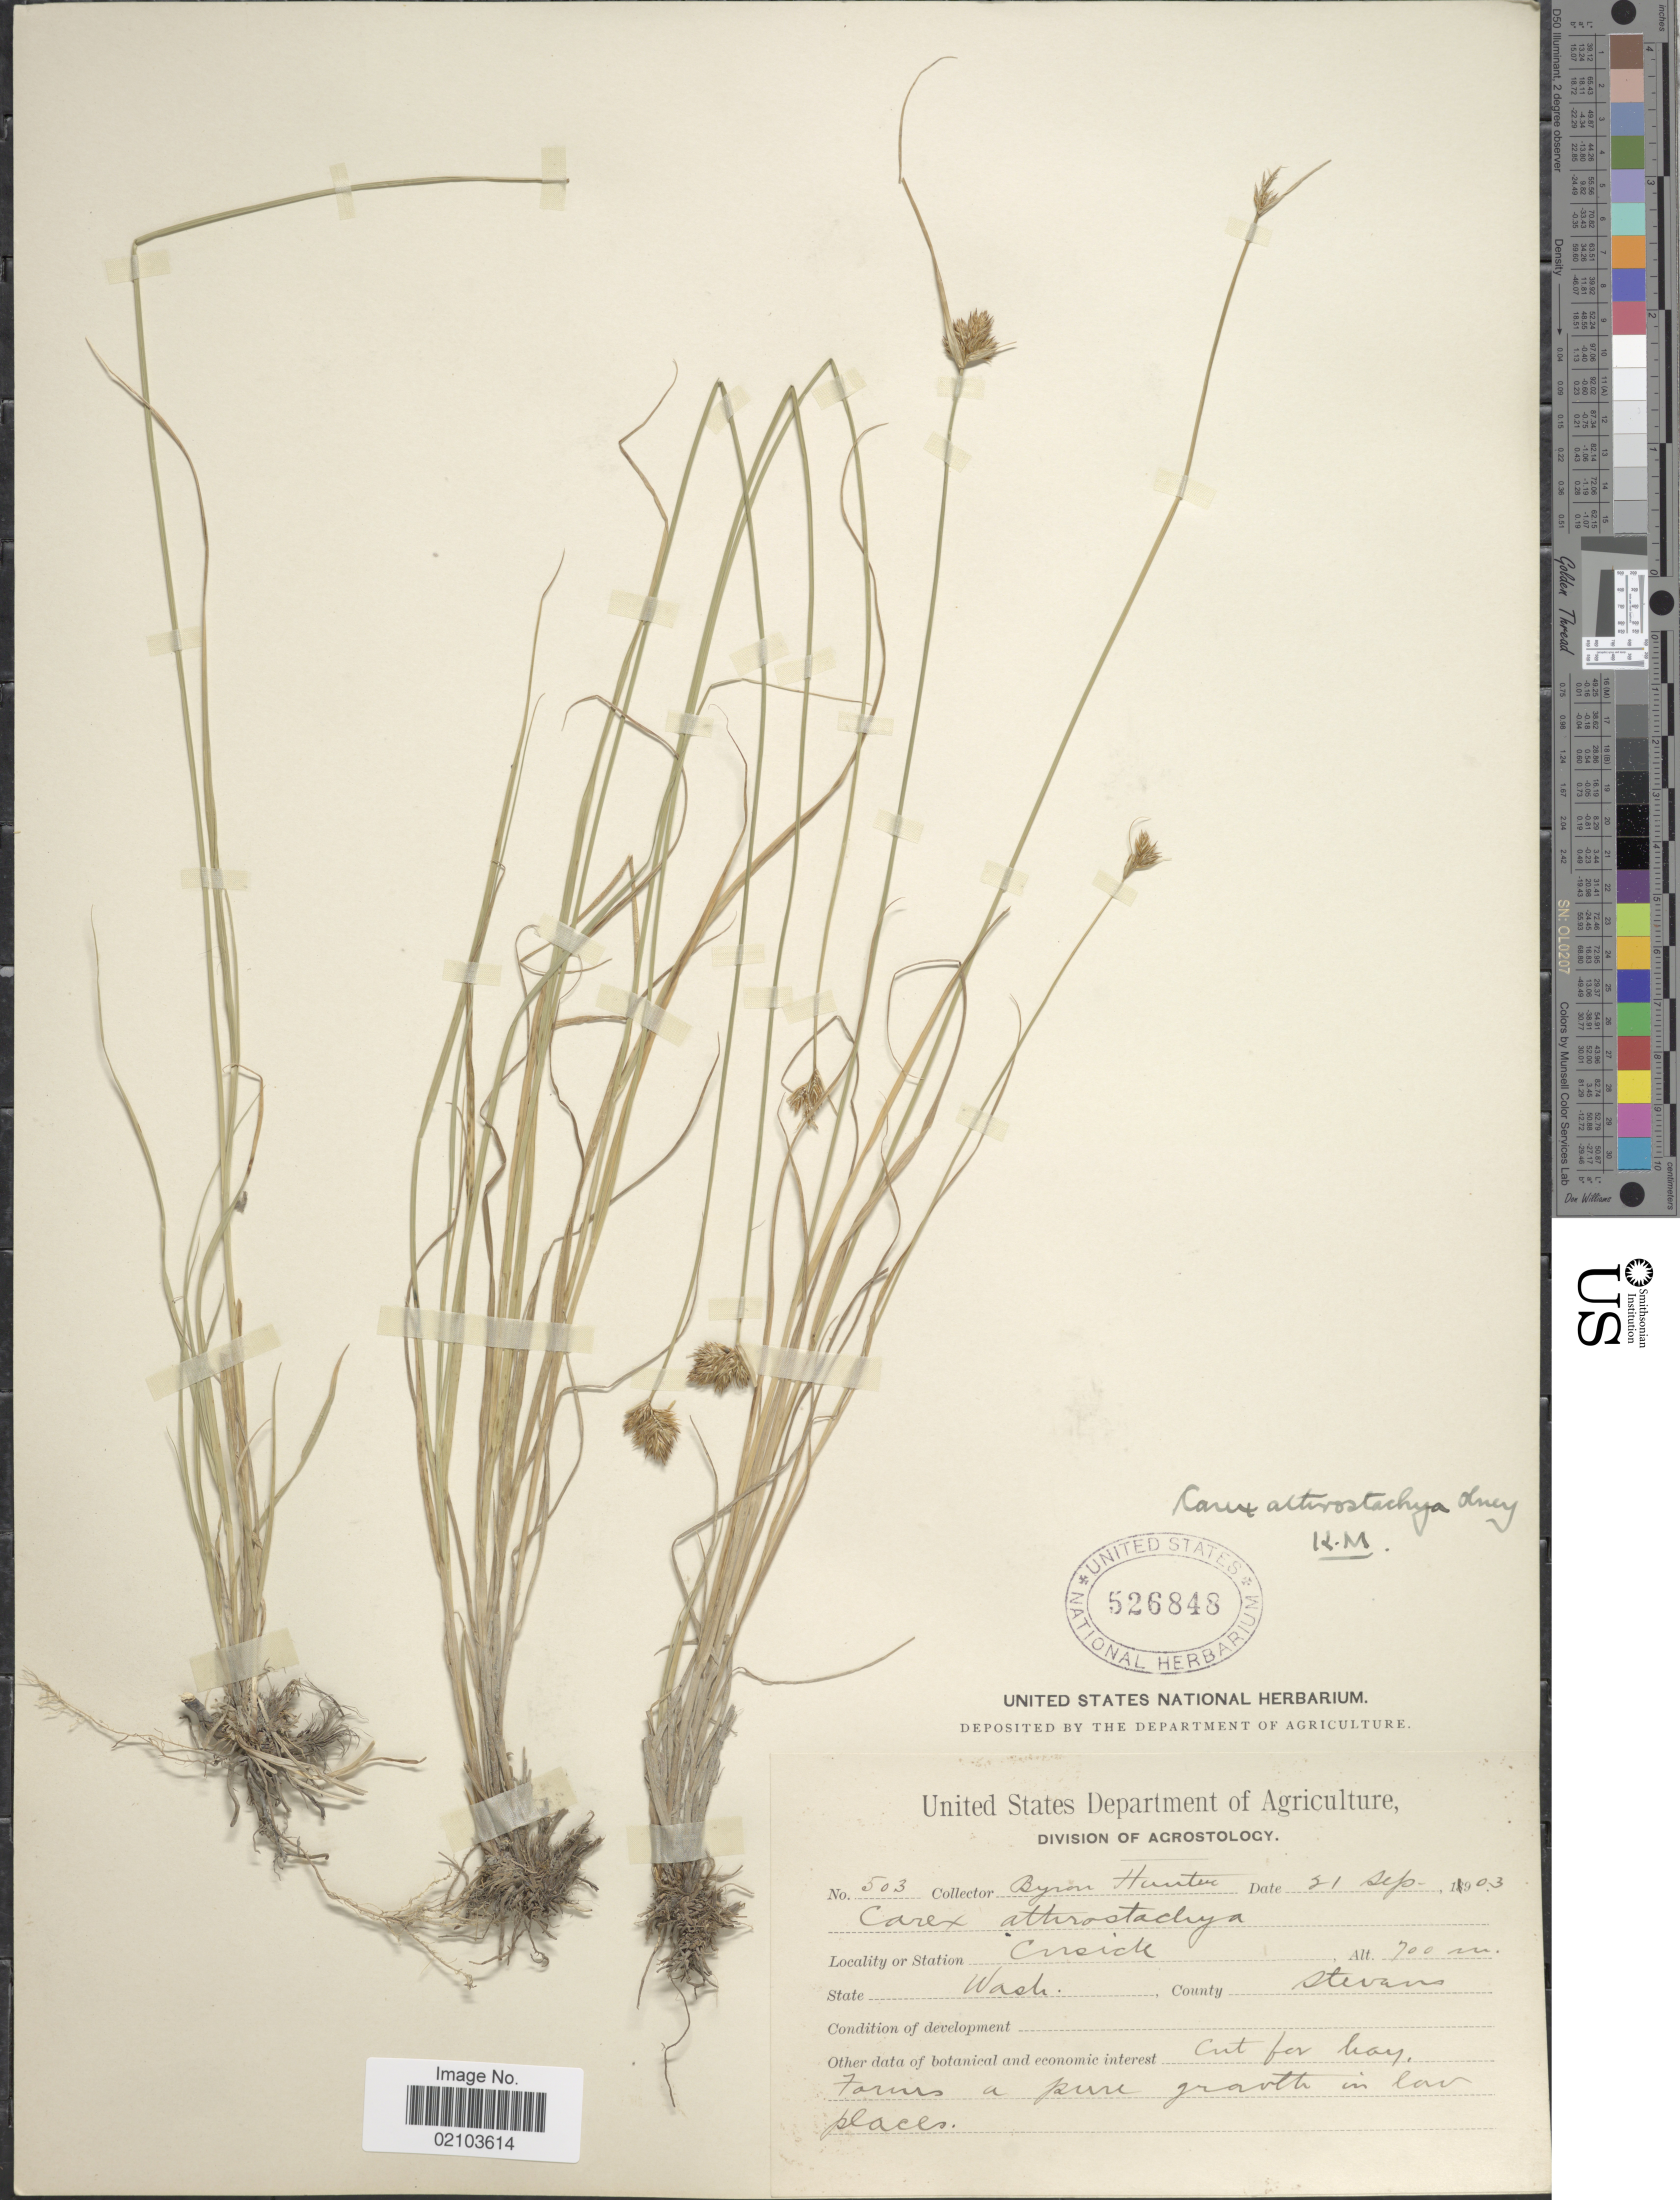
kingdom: Plantae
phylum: Tracheophyta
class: Liliopsida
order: Poales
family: Cyperaceae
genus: Carex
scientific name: Carex athrostachya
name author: Olney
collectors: B. Hunter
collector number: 5003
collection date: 1903-09-21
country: United States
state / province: Washington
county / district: Stevens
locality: County Stevans. Cusick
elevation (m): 700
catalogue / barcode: US 526848